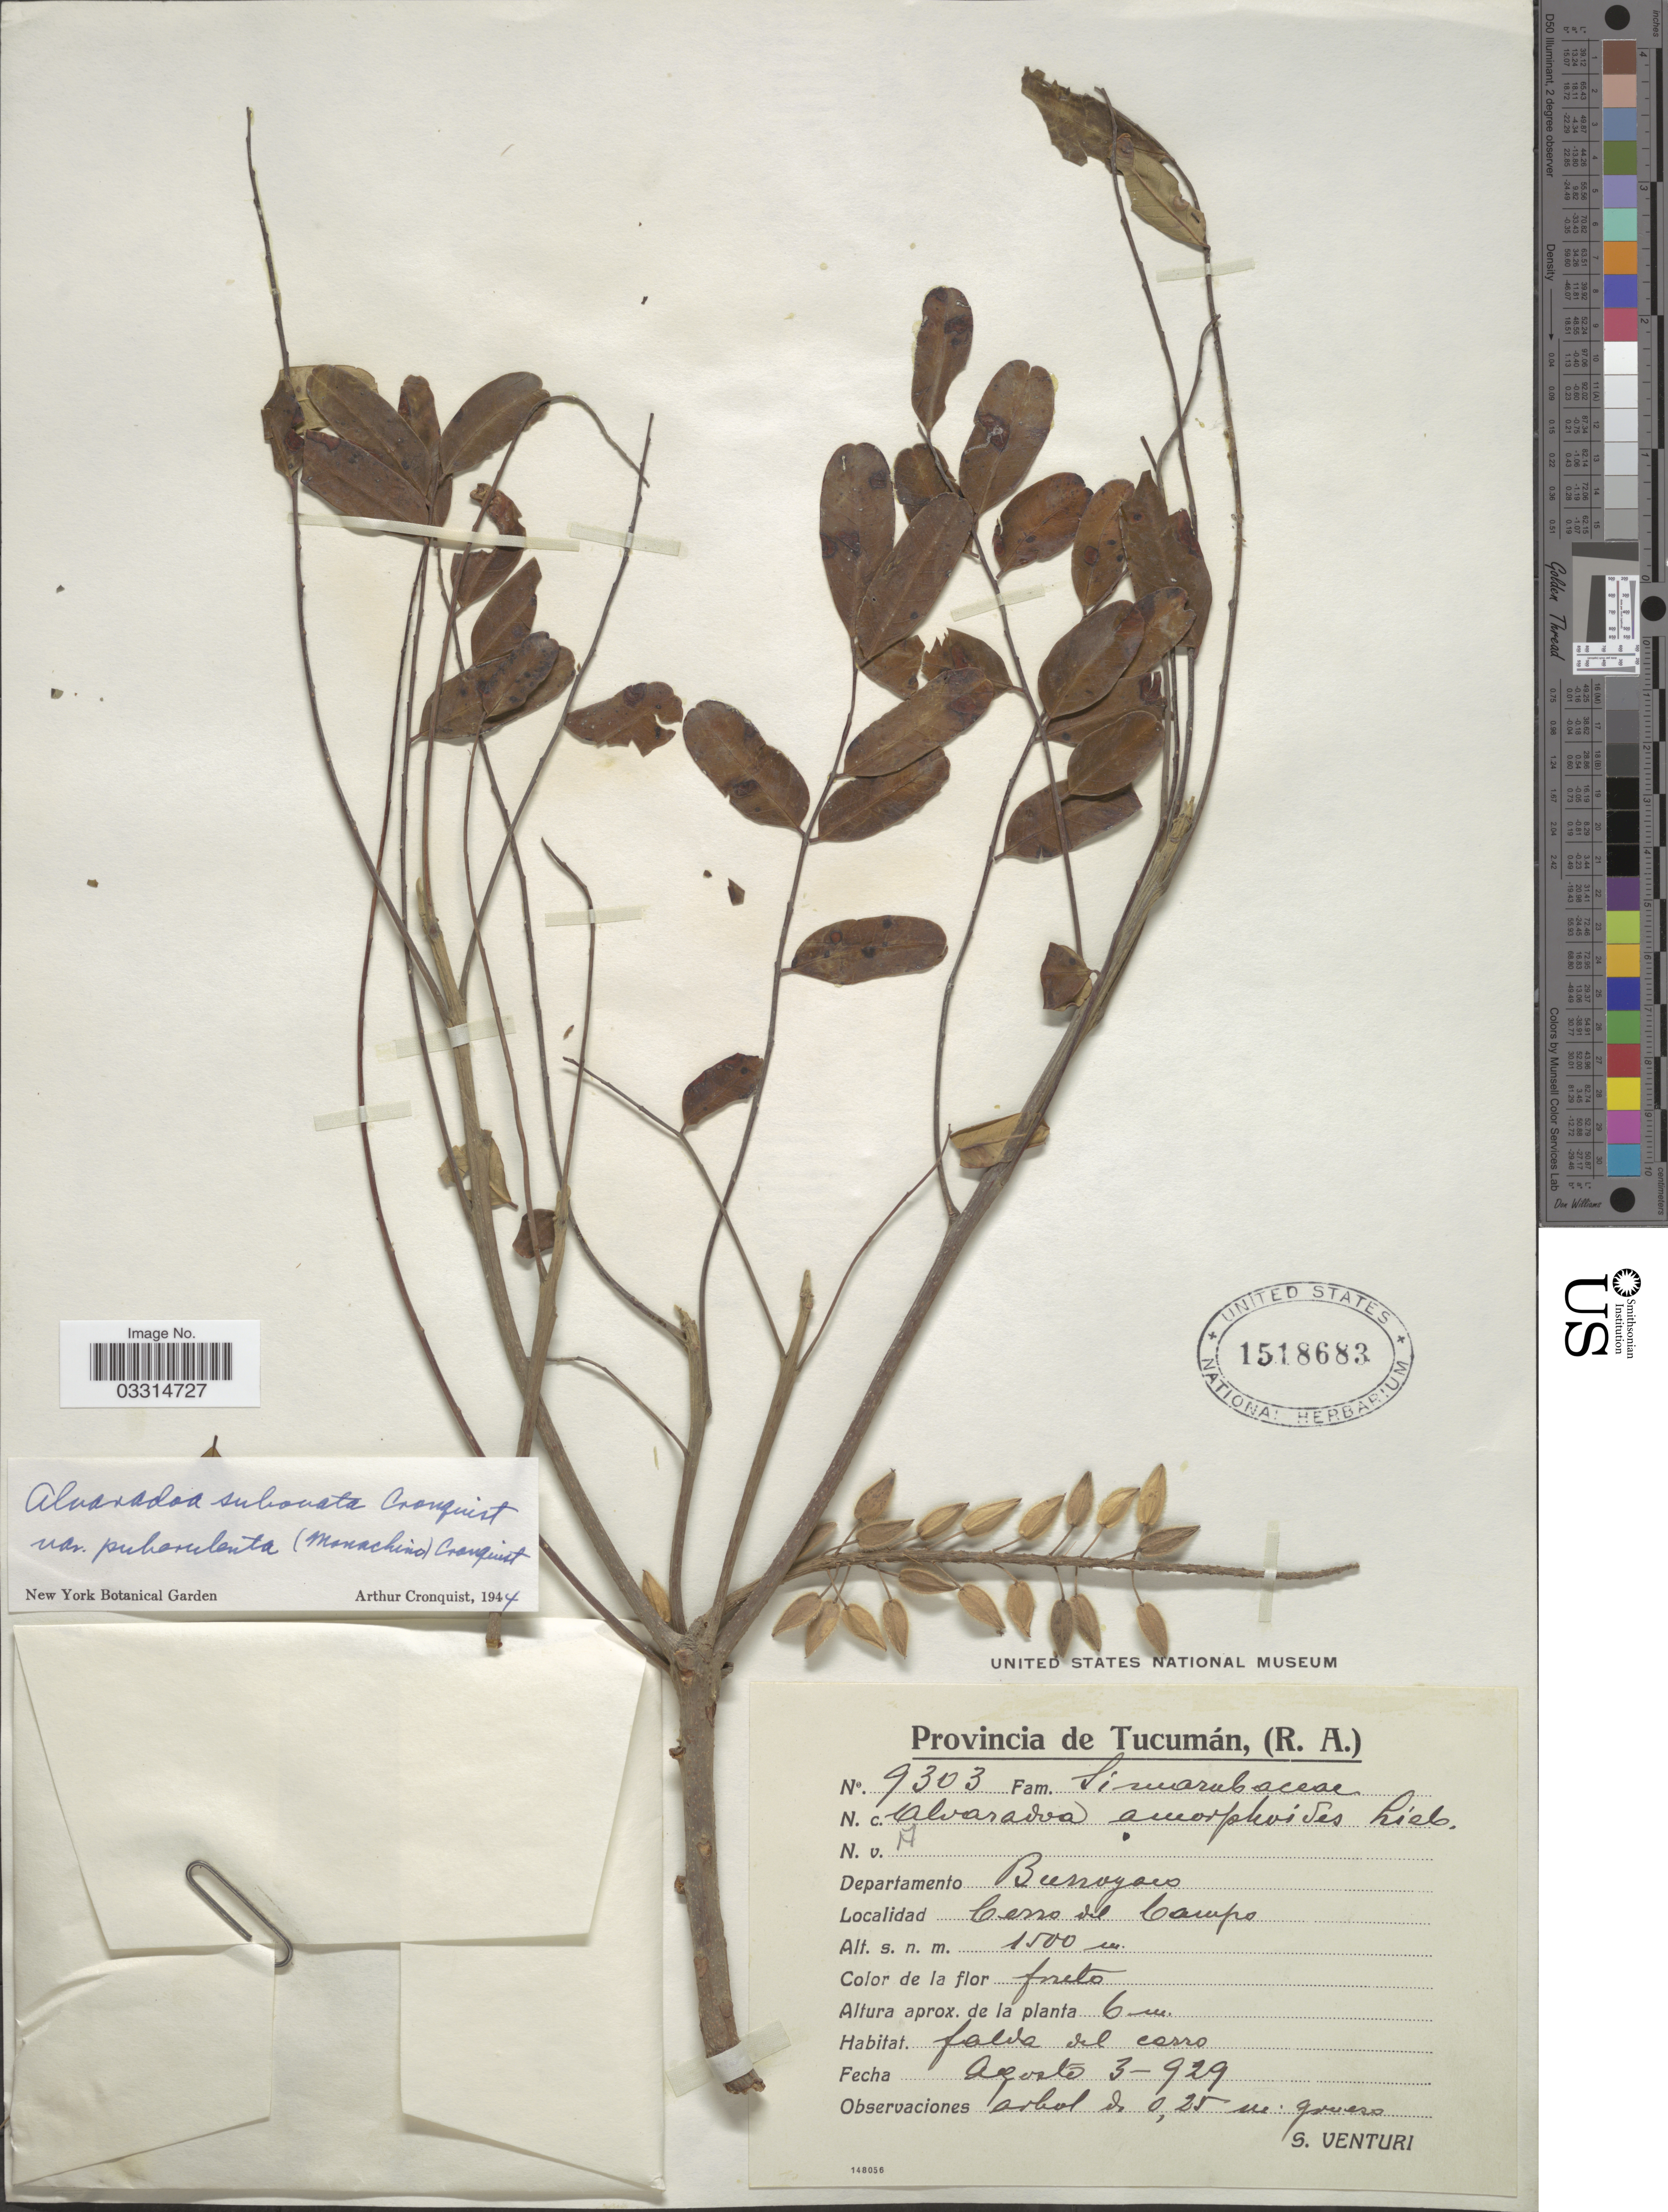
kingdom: Plantae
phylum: Tracheophyta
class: Magnoliopsida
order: Picramniales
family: Picramniaceae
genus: Alvaradoa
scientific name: Alvaradoa subovata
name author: Cronq.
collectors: S. Venturi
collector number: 9303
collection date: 1929-08-03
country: Argentina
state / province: Tucuman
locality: Departamento Burroyaco, Cerro del Campo.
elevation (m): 1500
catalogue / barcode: US 1518683